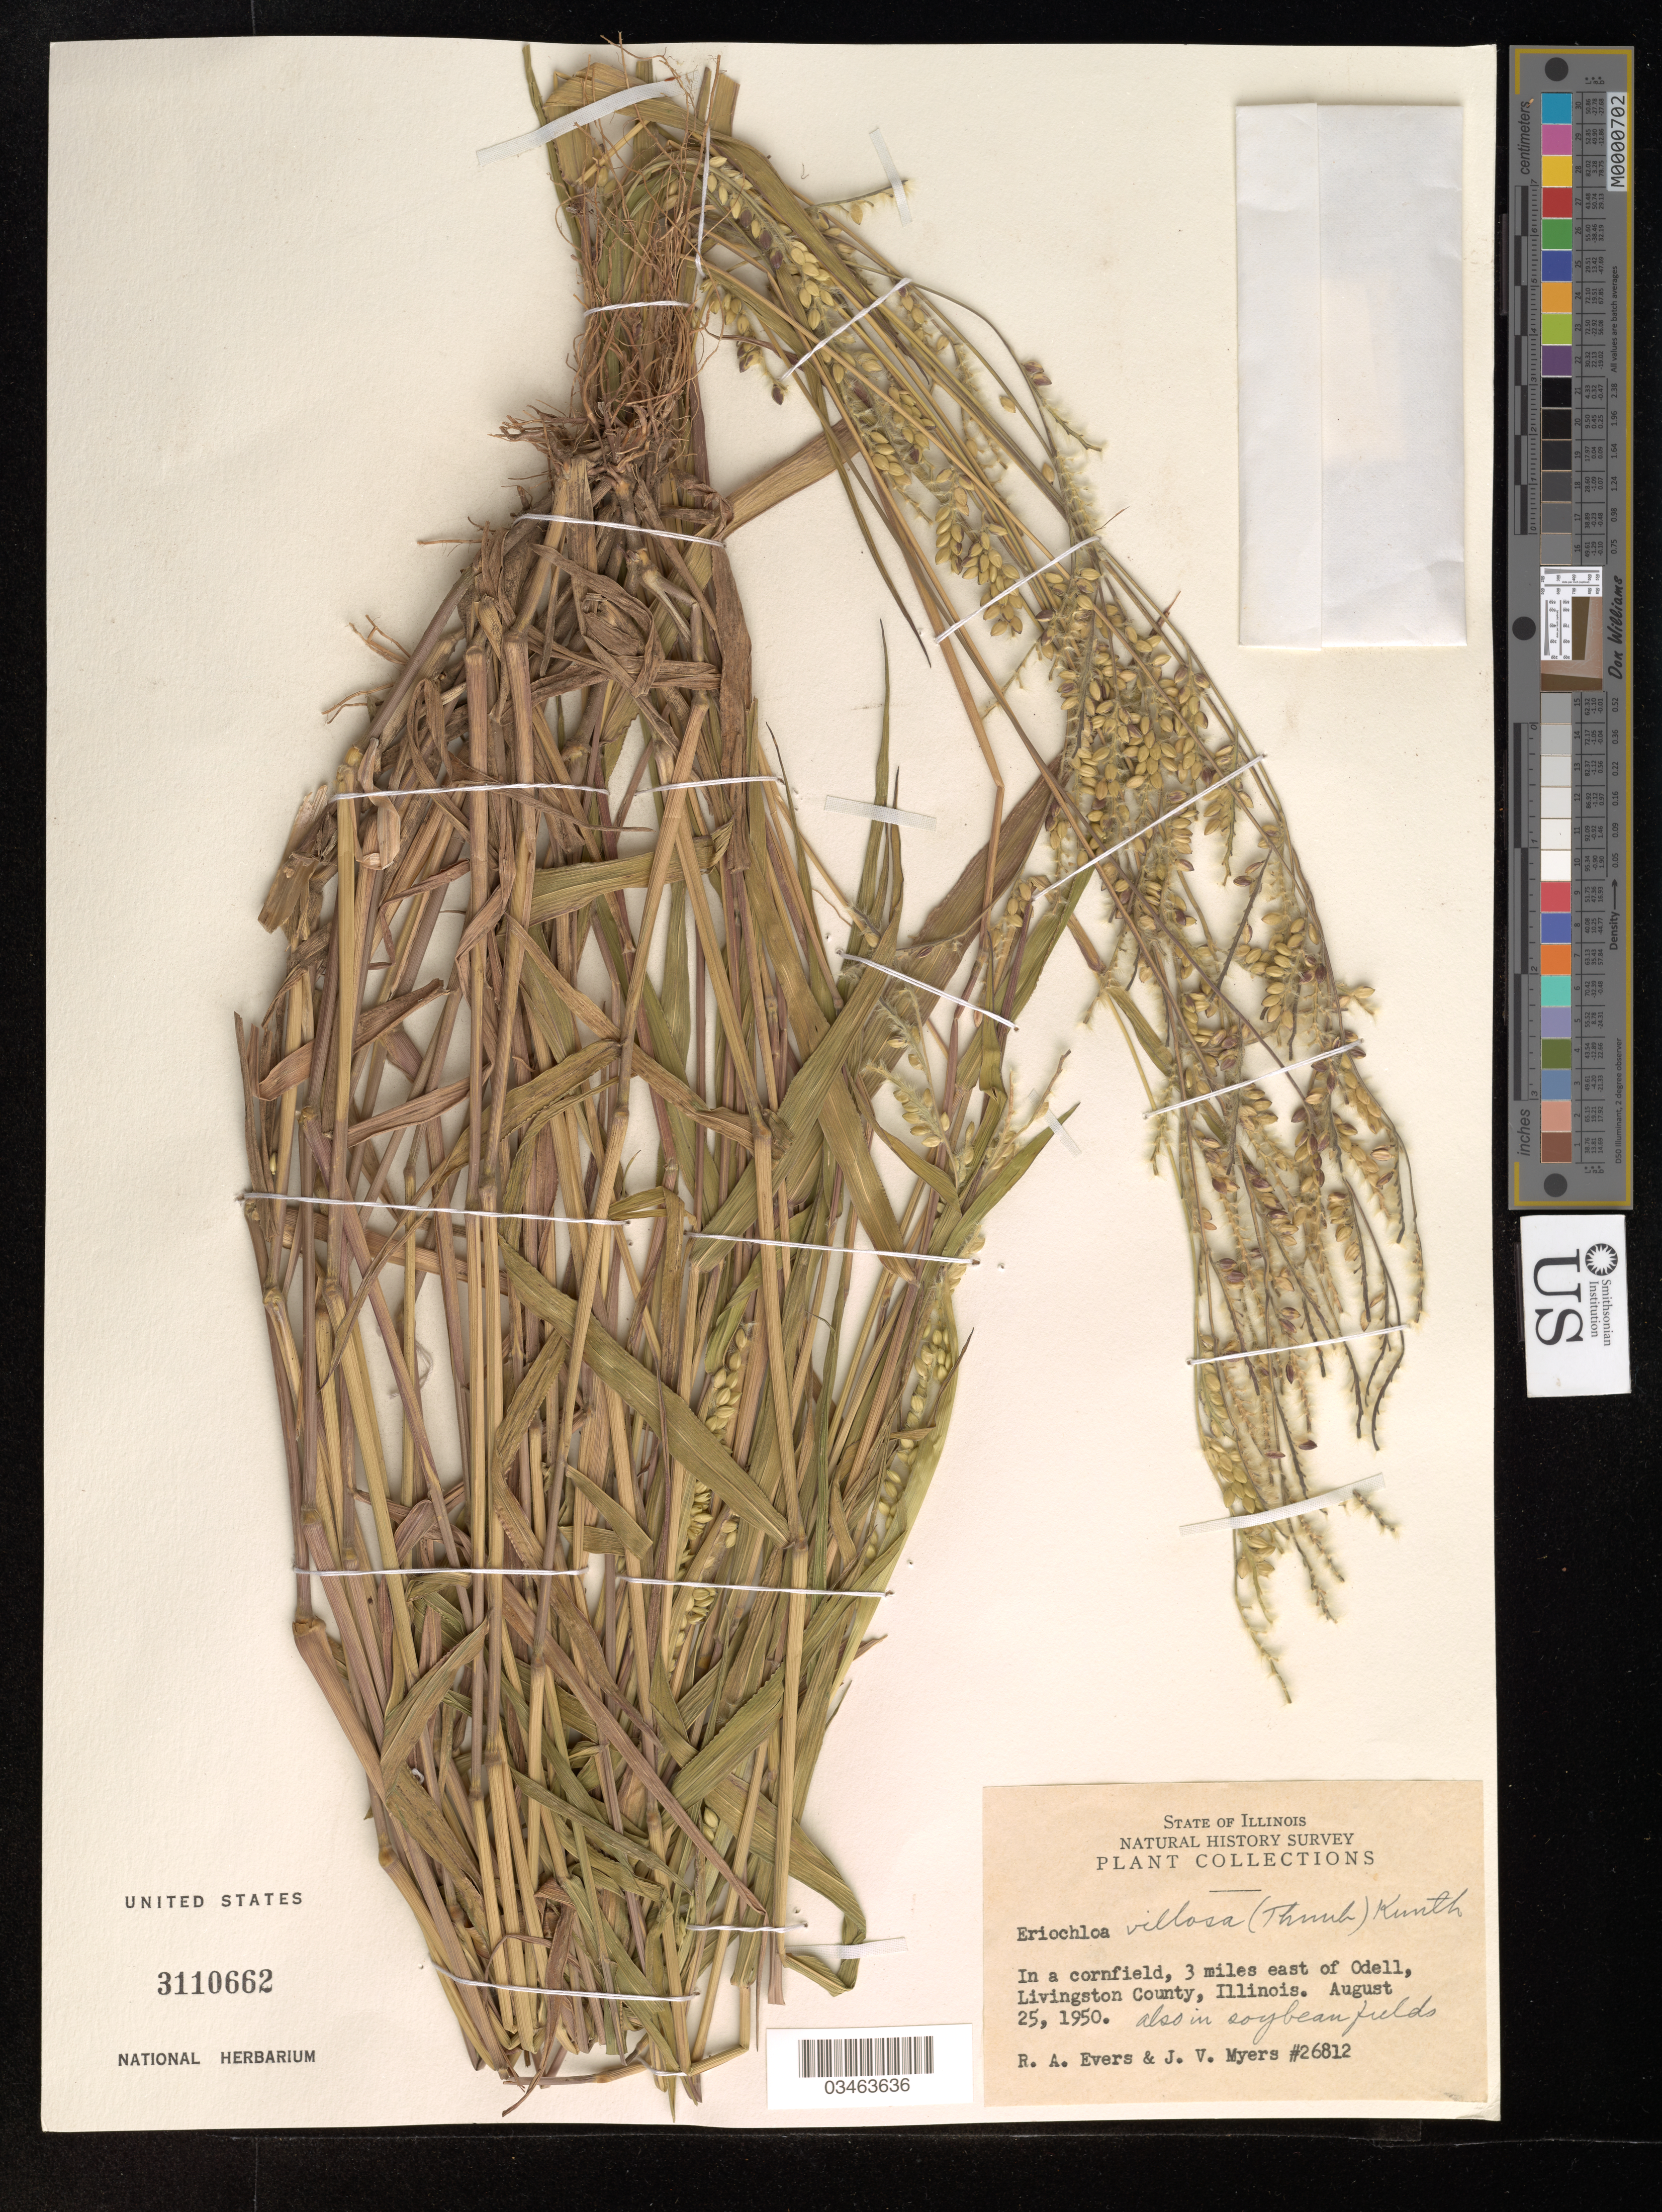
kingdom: Plantae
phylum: Tracheophyta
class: Liliopsida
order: Poales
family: Poaceae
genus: Eriochloa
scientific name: Eriochloa villosa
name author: (Thunb.) Kunth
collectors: R. Evers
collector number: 26812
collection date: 1950-08-25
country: United States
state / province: Illinois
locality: In a cornfield, 3 miles east of Odell, Livingston County.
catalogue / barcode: US 3110662